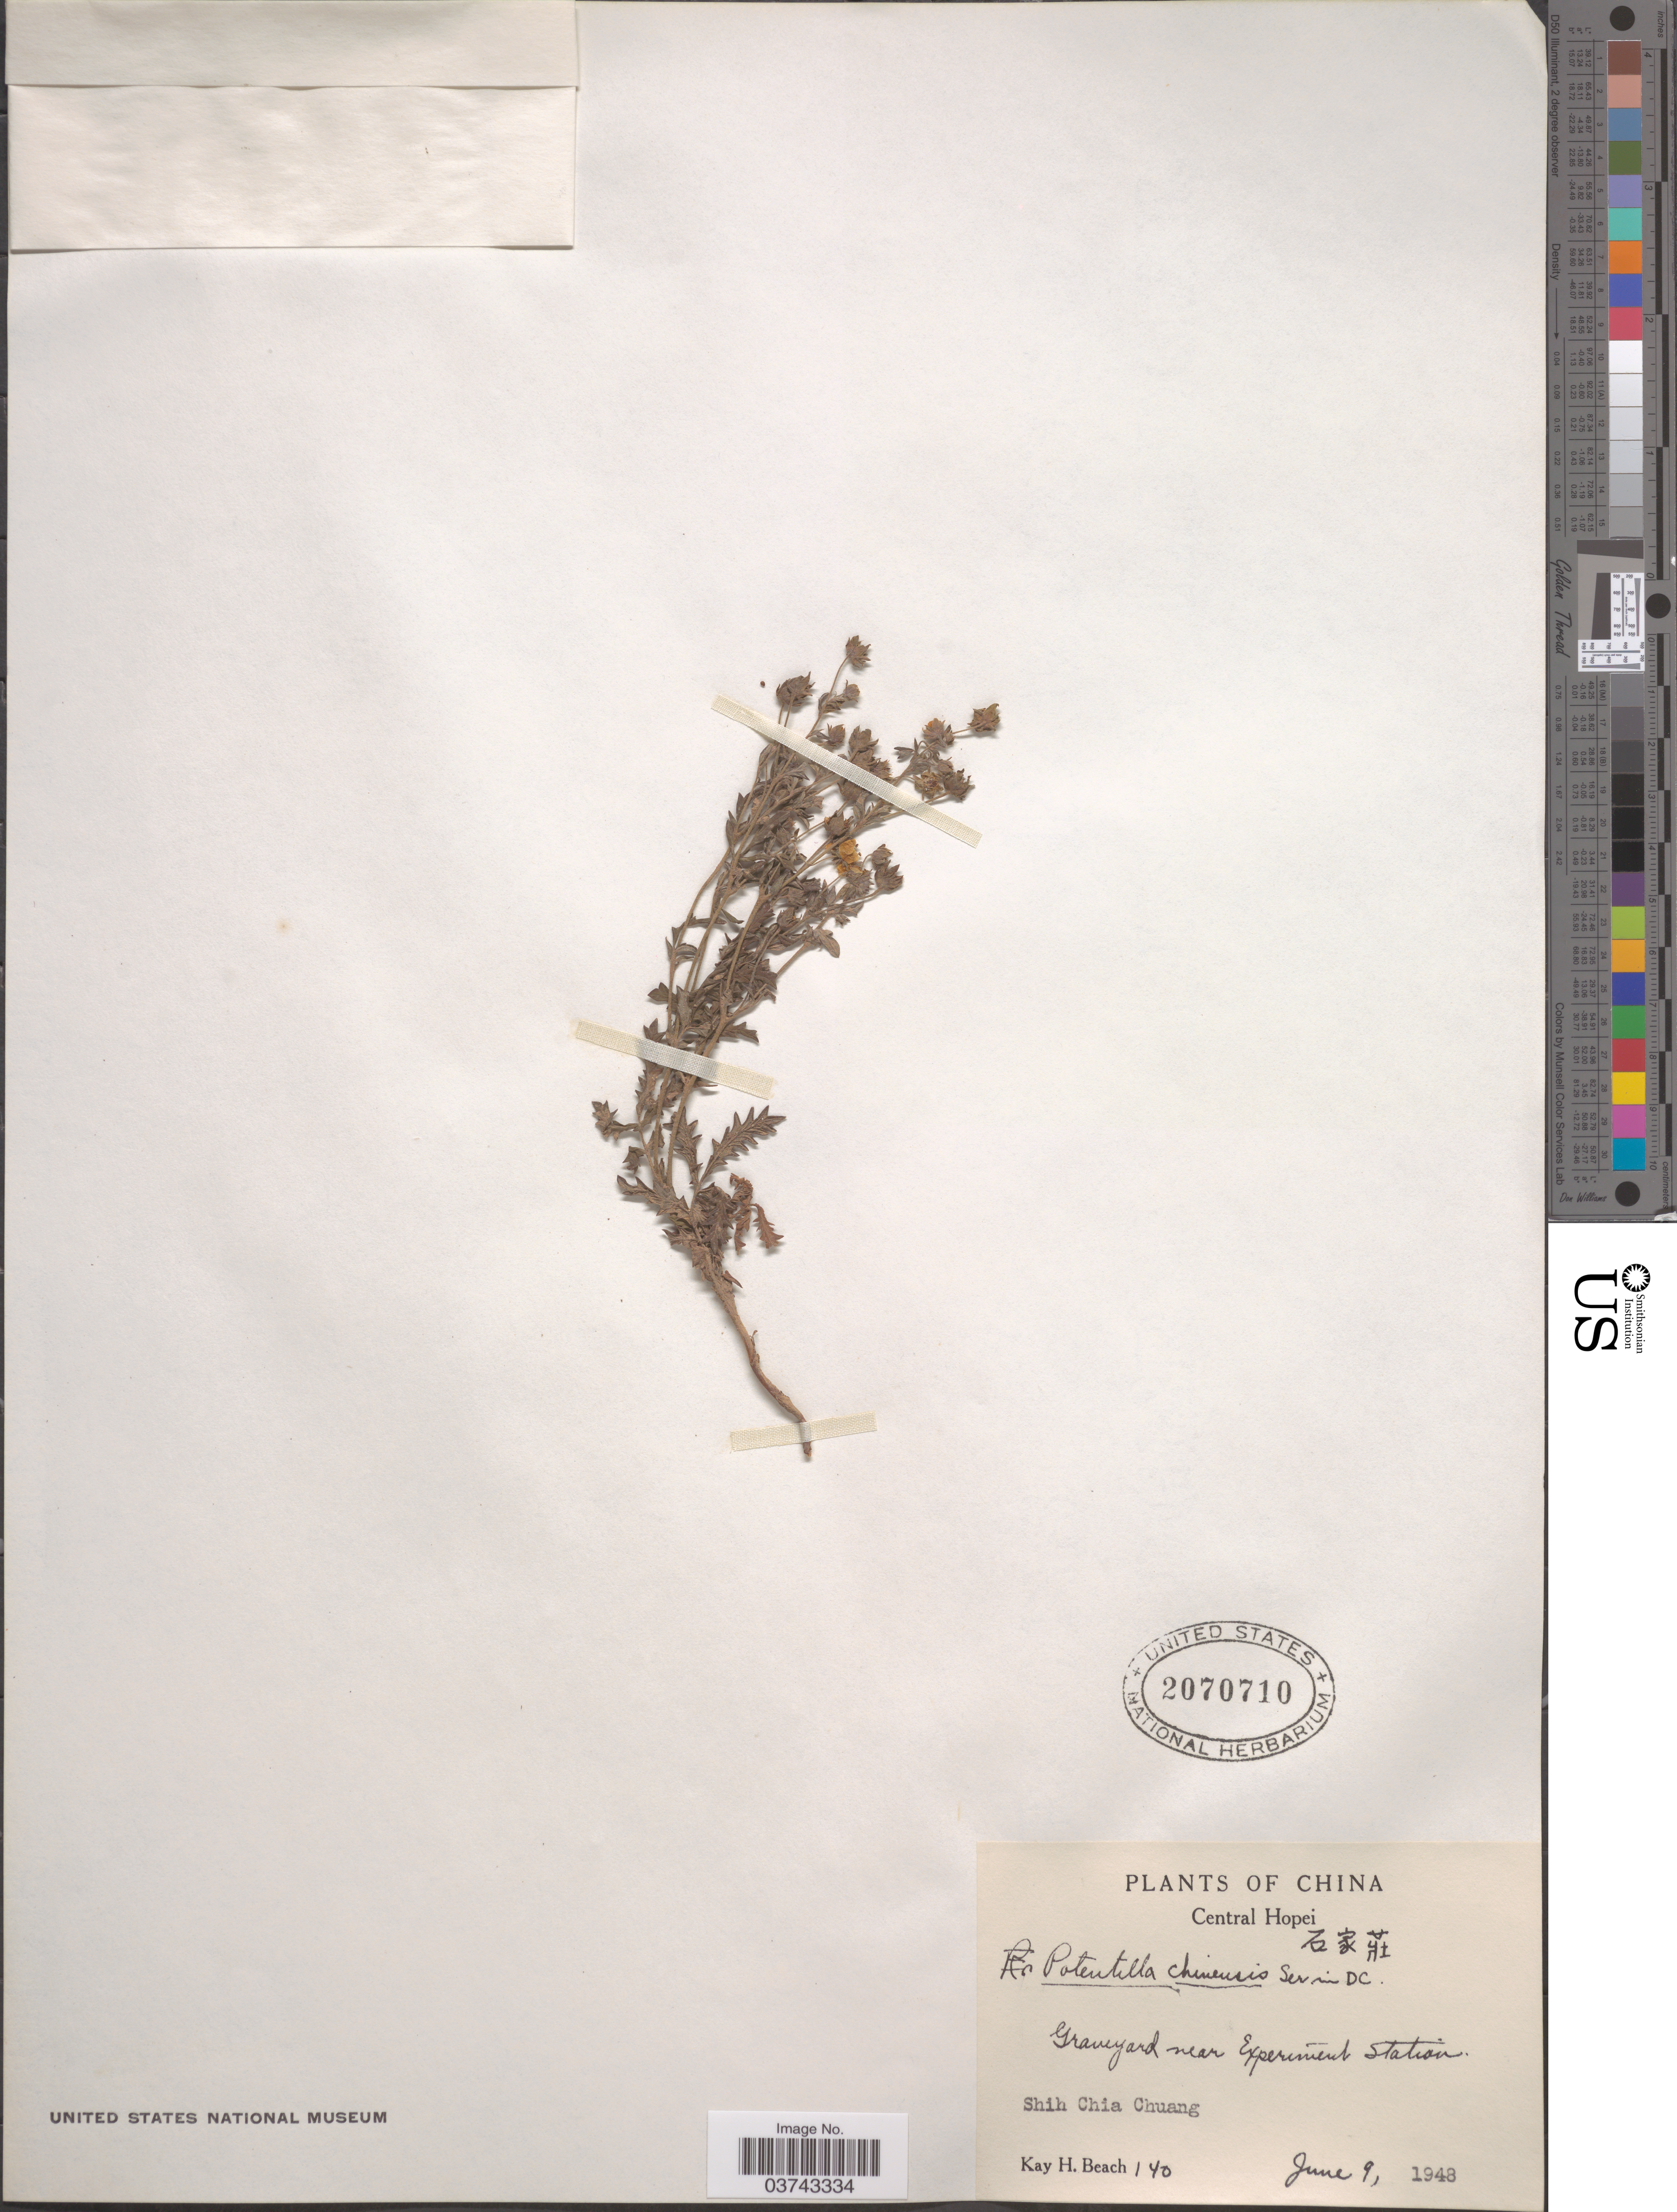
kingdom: Plantae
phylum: Tracheophyta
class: Magnoliopsida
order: Rosales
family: Rosaceae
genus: Potentilla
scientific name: Potentilla chinensis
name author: Ser.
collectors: K. H. Beach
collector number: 140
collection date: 1948-06-09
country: China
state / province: Hebei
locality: Central Hopei. Graveyard near Experiment Station. Shih Chia Chuang.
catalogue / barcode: US 2070710